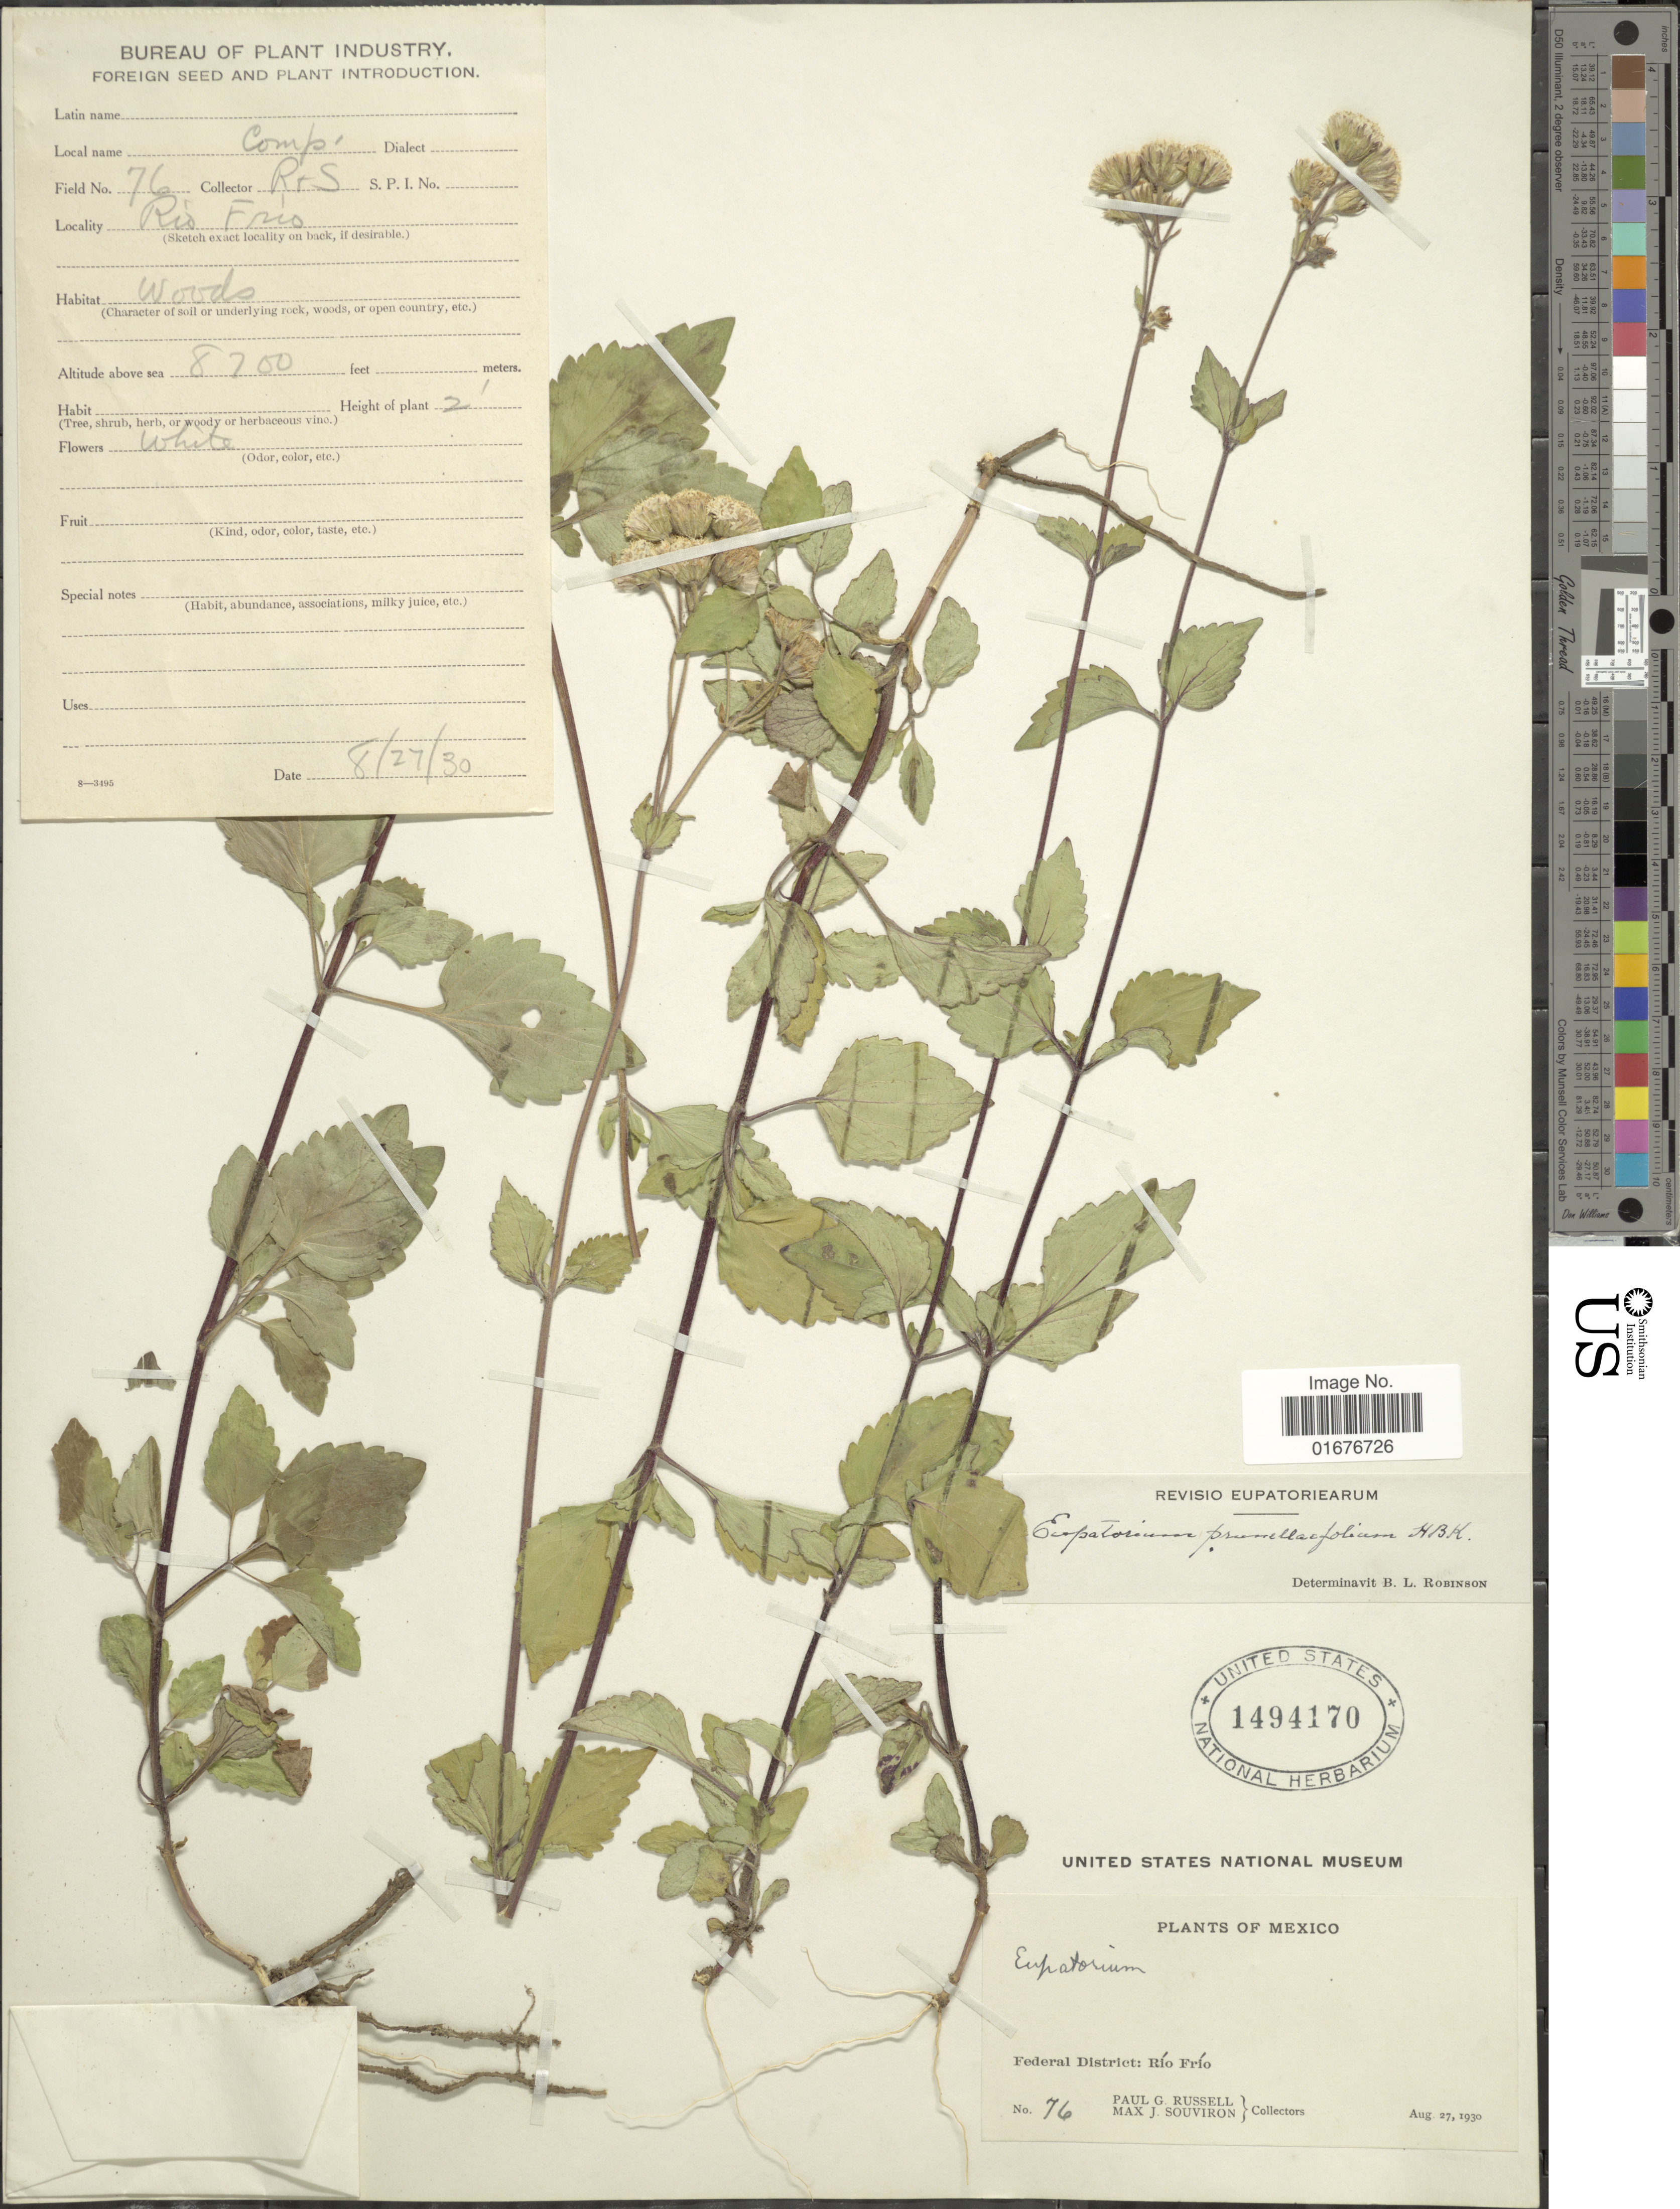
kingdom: Plantae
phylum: Tracheophyta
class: Magnoliopsida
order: Asterales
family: Asteraceae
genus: Ageratina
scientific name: Ageratina prunellaefolia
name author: (Kunth) R.M. King & H. Rob.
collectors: P. G. Russell & M. J. Souviron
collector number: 76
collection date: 1930-08-27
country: Mexico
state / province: Distrito Federal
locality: Río Frío, woods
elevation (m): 2652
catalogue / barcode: US 1494170